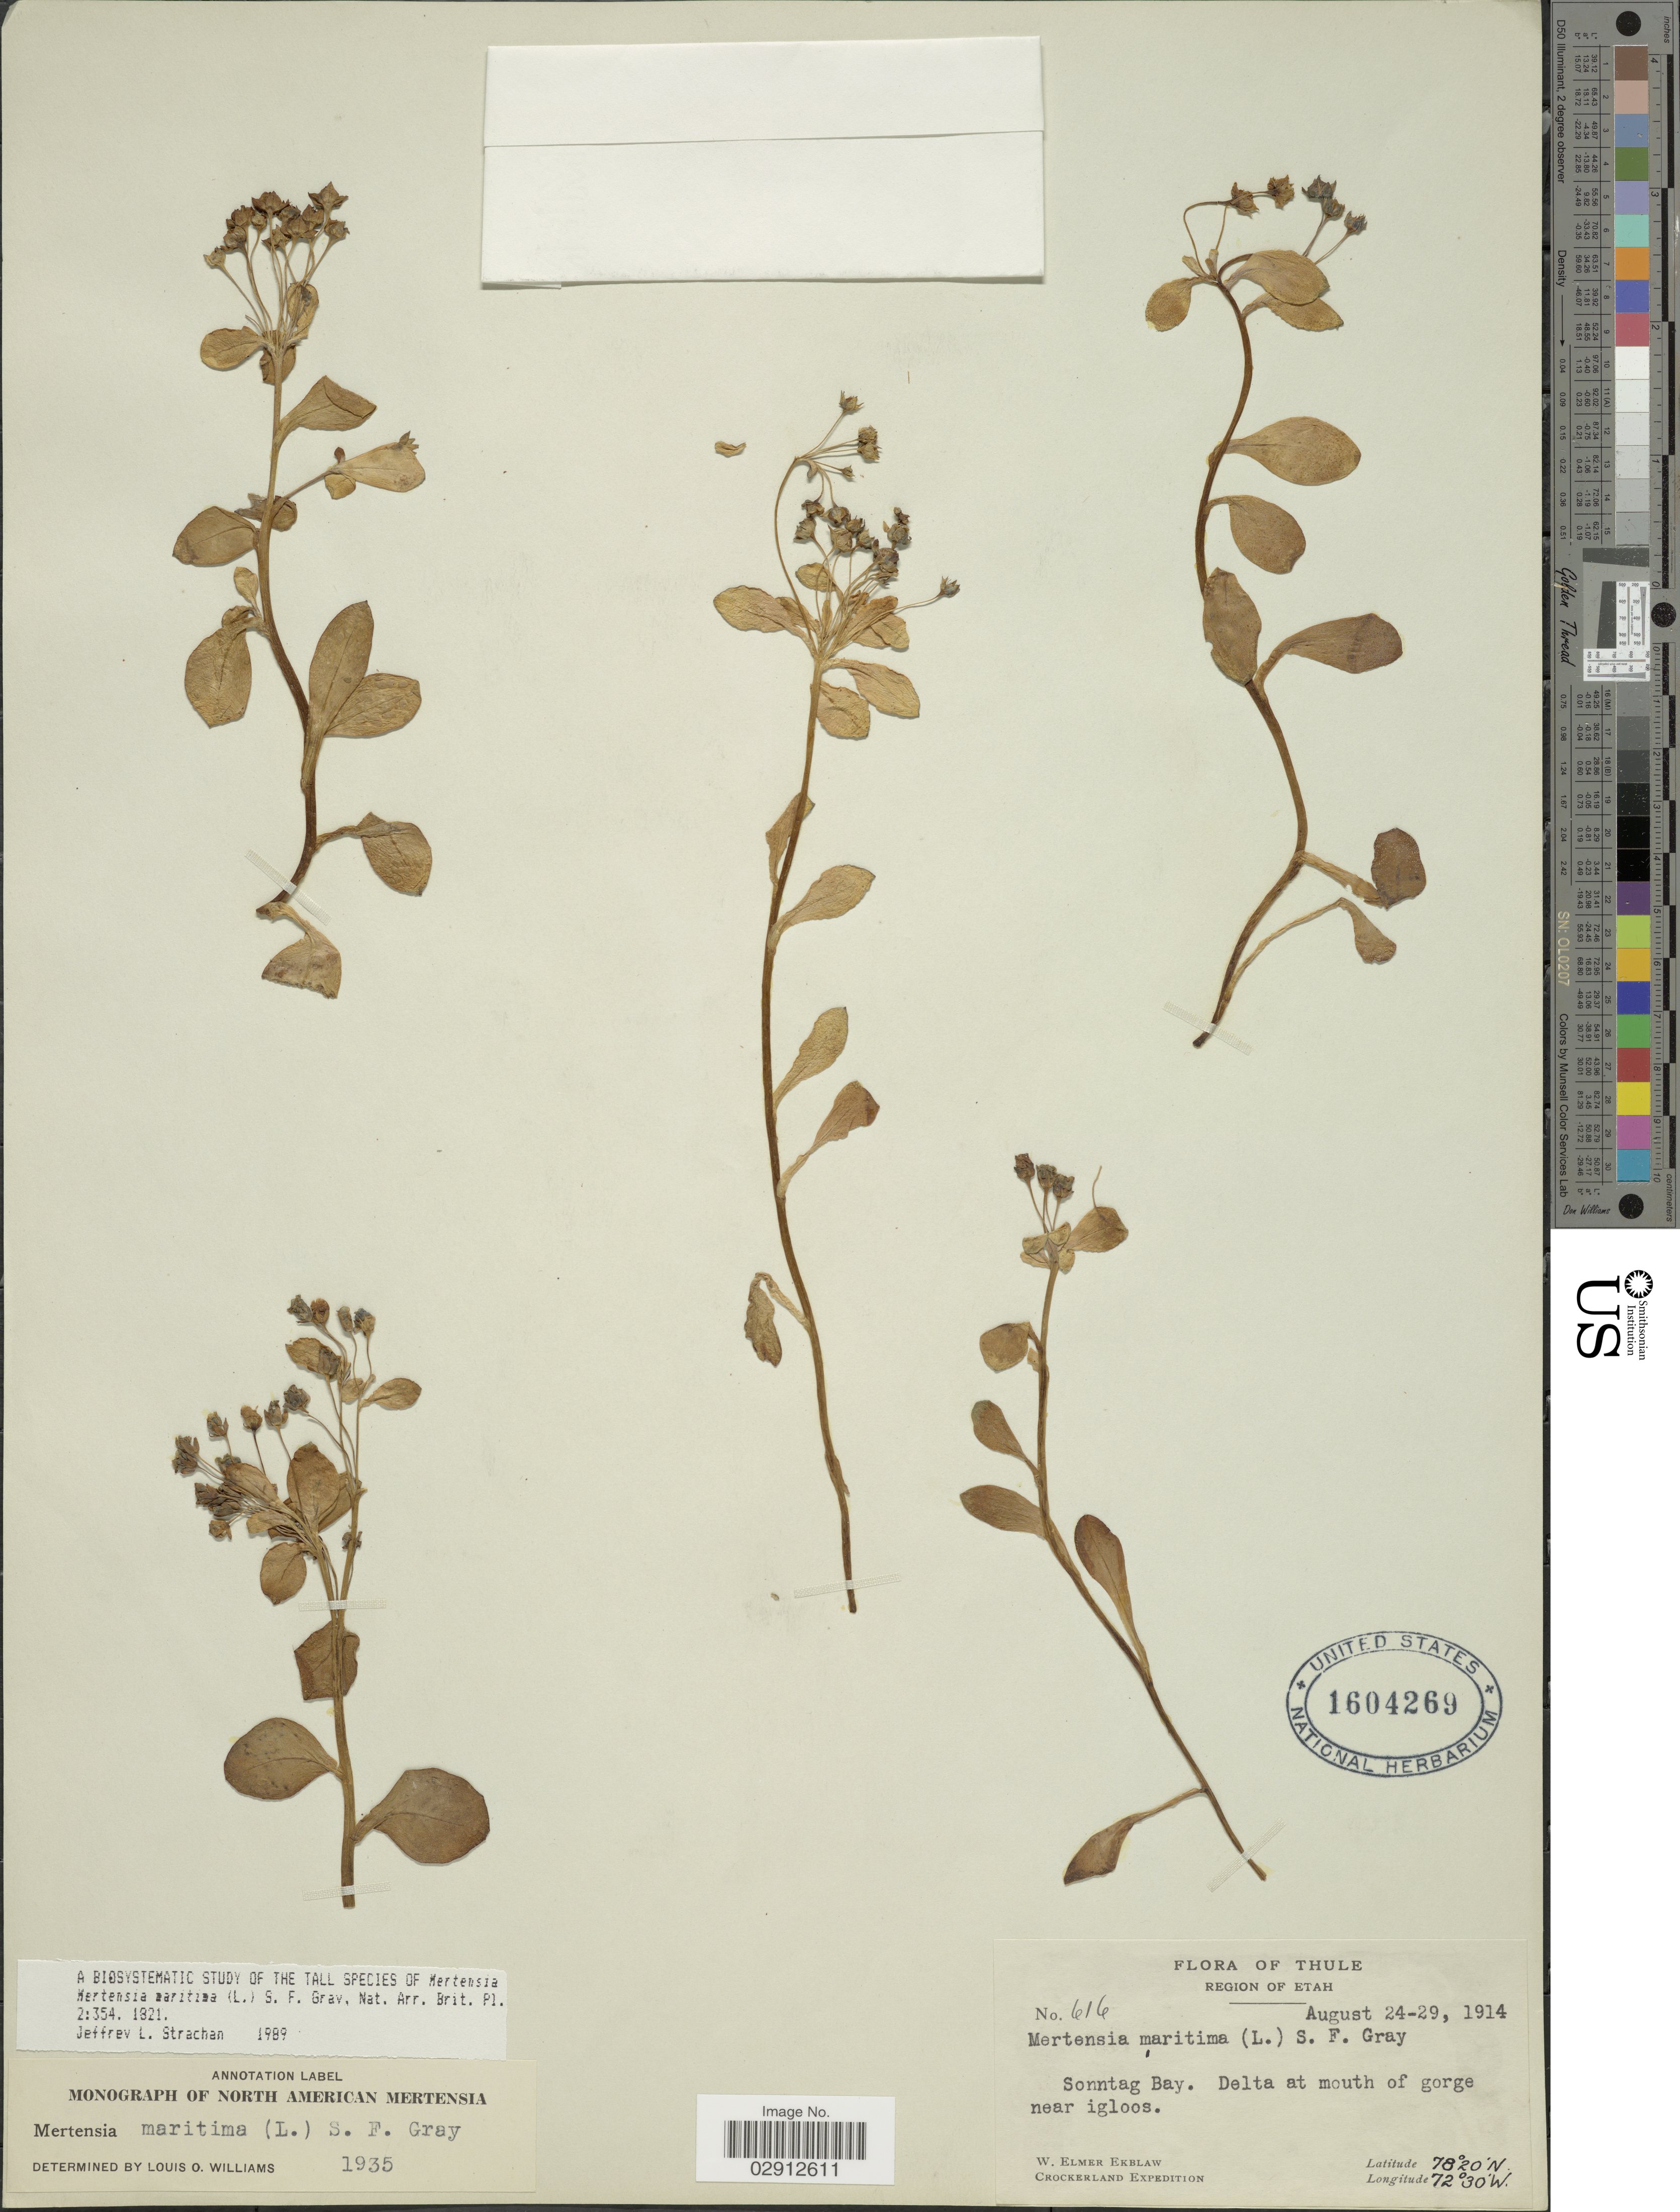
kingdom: Plantae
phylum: Tracheophyta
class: Magnoliopsida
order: Boraginales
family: Boraginaceae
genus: Mertensia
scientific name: Mertensia maritima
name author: (L.) S.F. Gray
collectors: W. Ekblaw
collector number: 616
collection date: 1914-08-24/1914-08-29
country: Greenland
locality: Thule, Region of Etah, Sonntag Bay, Delta at mouth of gorge near igloos.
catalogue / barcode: US 1604269